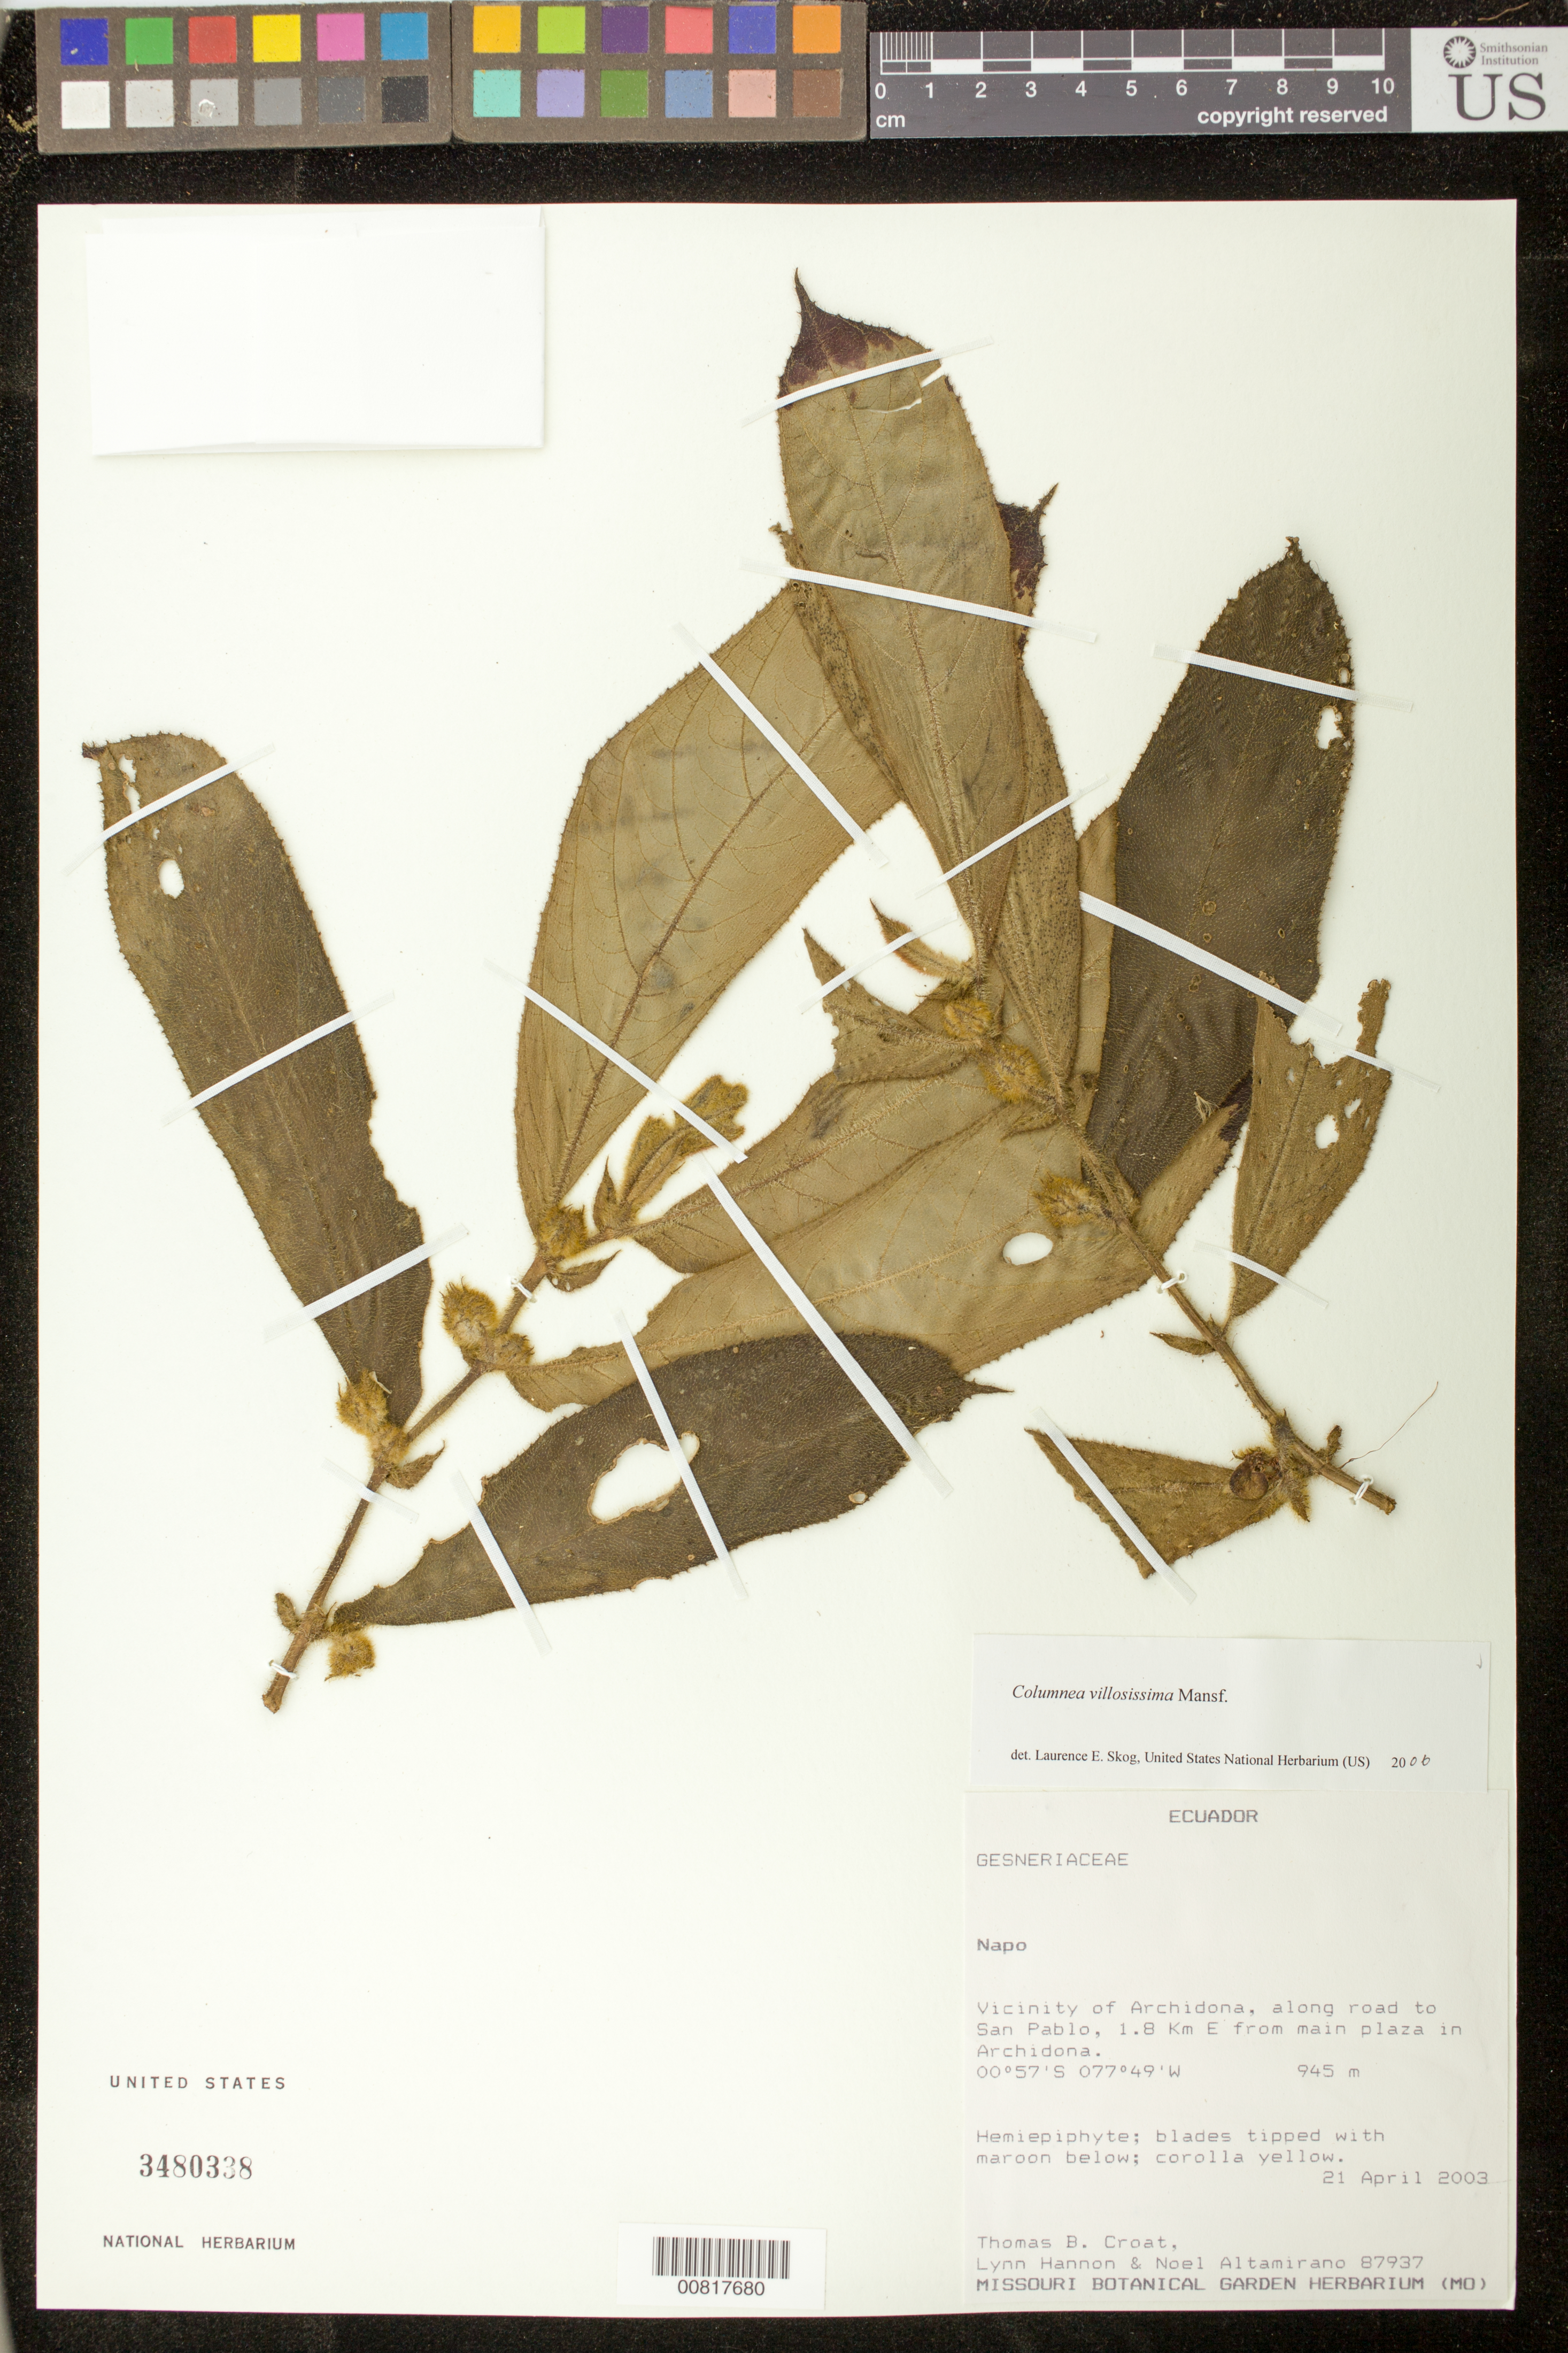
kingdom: Plantae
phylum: Tracheophyta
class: Magnoliopsida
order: Lamiales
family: Gesneriaceae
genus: Columnea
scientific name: Columnea villosissima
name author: Mansf.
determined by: Skog, Laurence E.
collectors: T. B. Croat, L. Hannon & N. Altamirano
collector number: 87937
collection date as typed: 21 Apr 2003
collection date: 2003-04-21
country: Ecuador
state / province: Napo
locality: vicinity of Archidona, along road to San Pablo, 1.8 km E from main plaza in Archidona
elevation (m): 945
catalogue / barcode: US 3480338